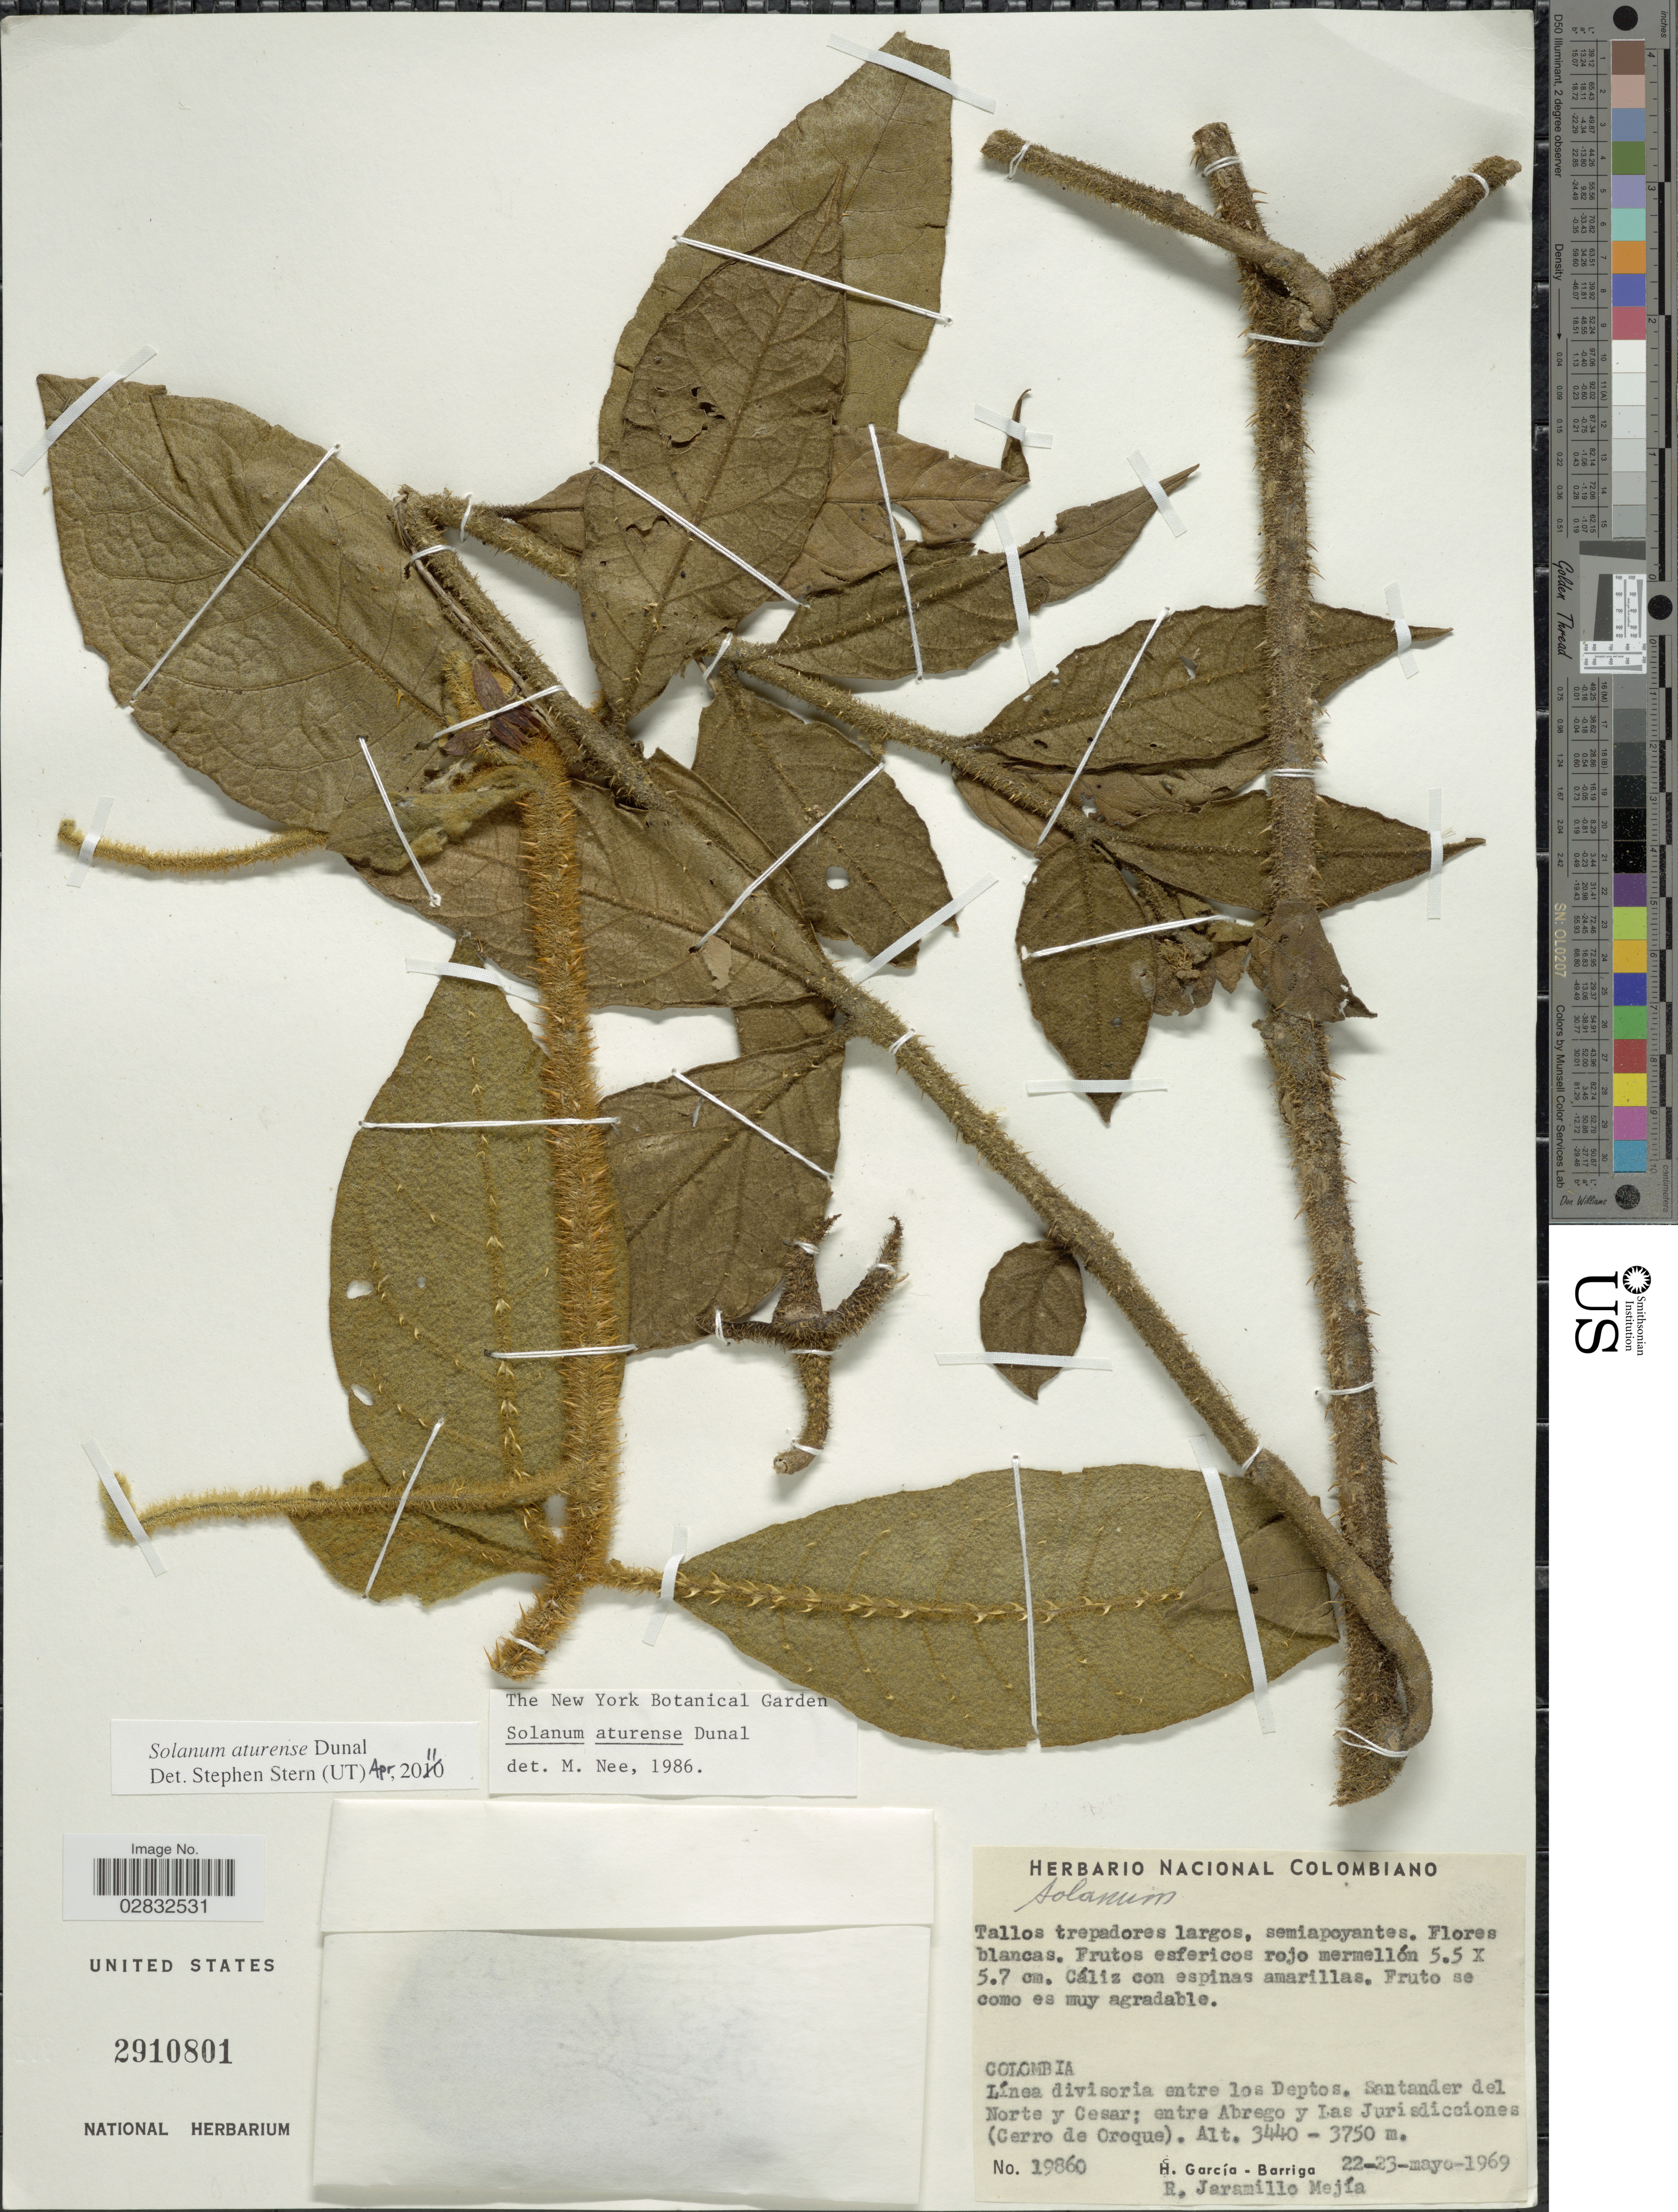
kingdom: Plantae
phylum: Tracheophyta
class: Magnoliopsida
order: Solanales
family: Solanaceae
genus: Solanum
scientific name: Solanum aturense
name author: Dunal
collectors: H. García Barriga & R. Jaramillo M.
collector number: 19860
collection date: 1969-05-22/1969-05-23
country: Colombia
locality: Línea divisoria entre los Deptos. Santander del Norte y Cesar, entre Abrego y Las Jurisdiciones (Cerro de Oroque).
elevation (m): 3440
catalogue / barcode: US 2910801